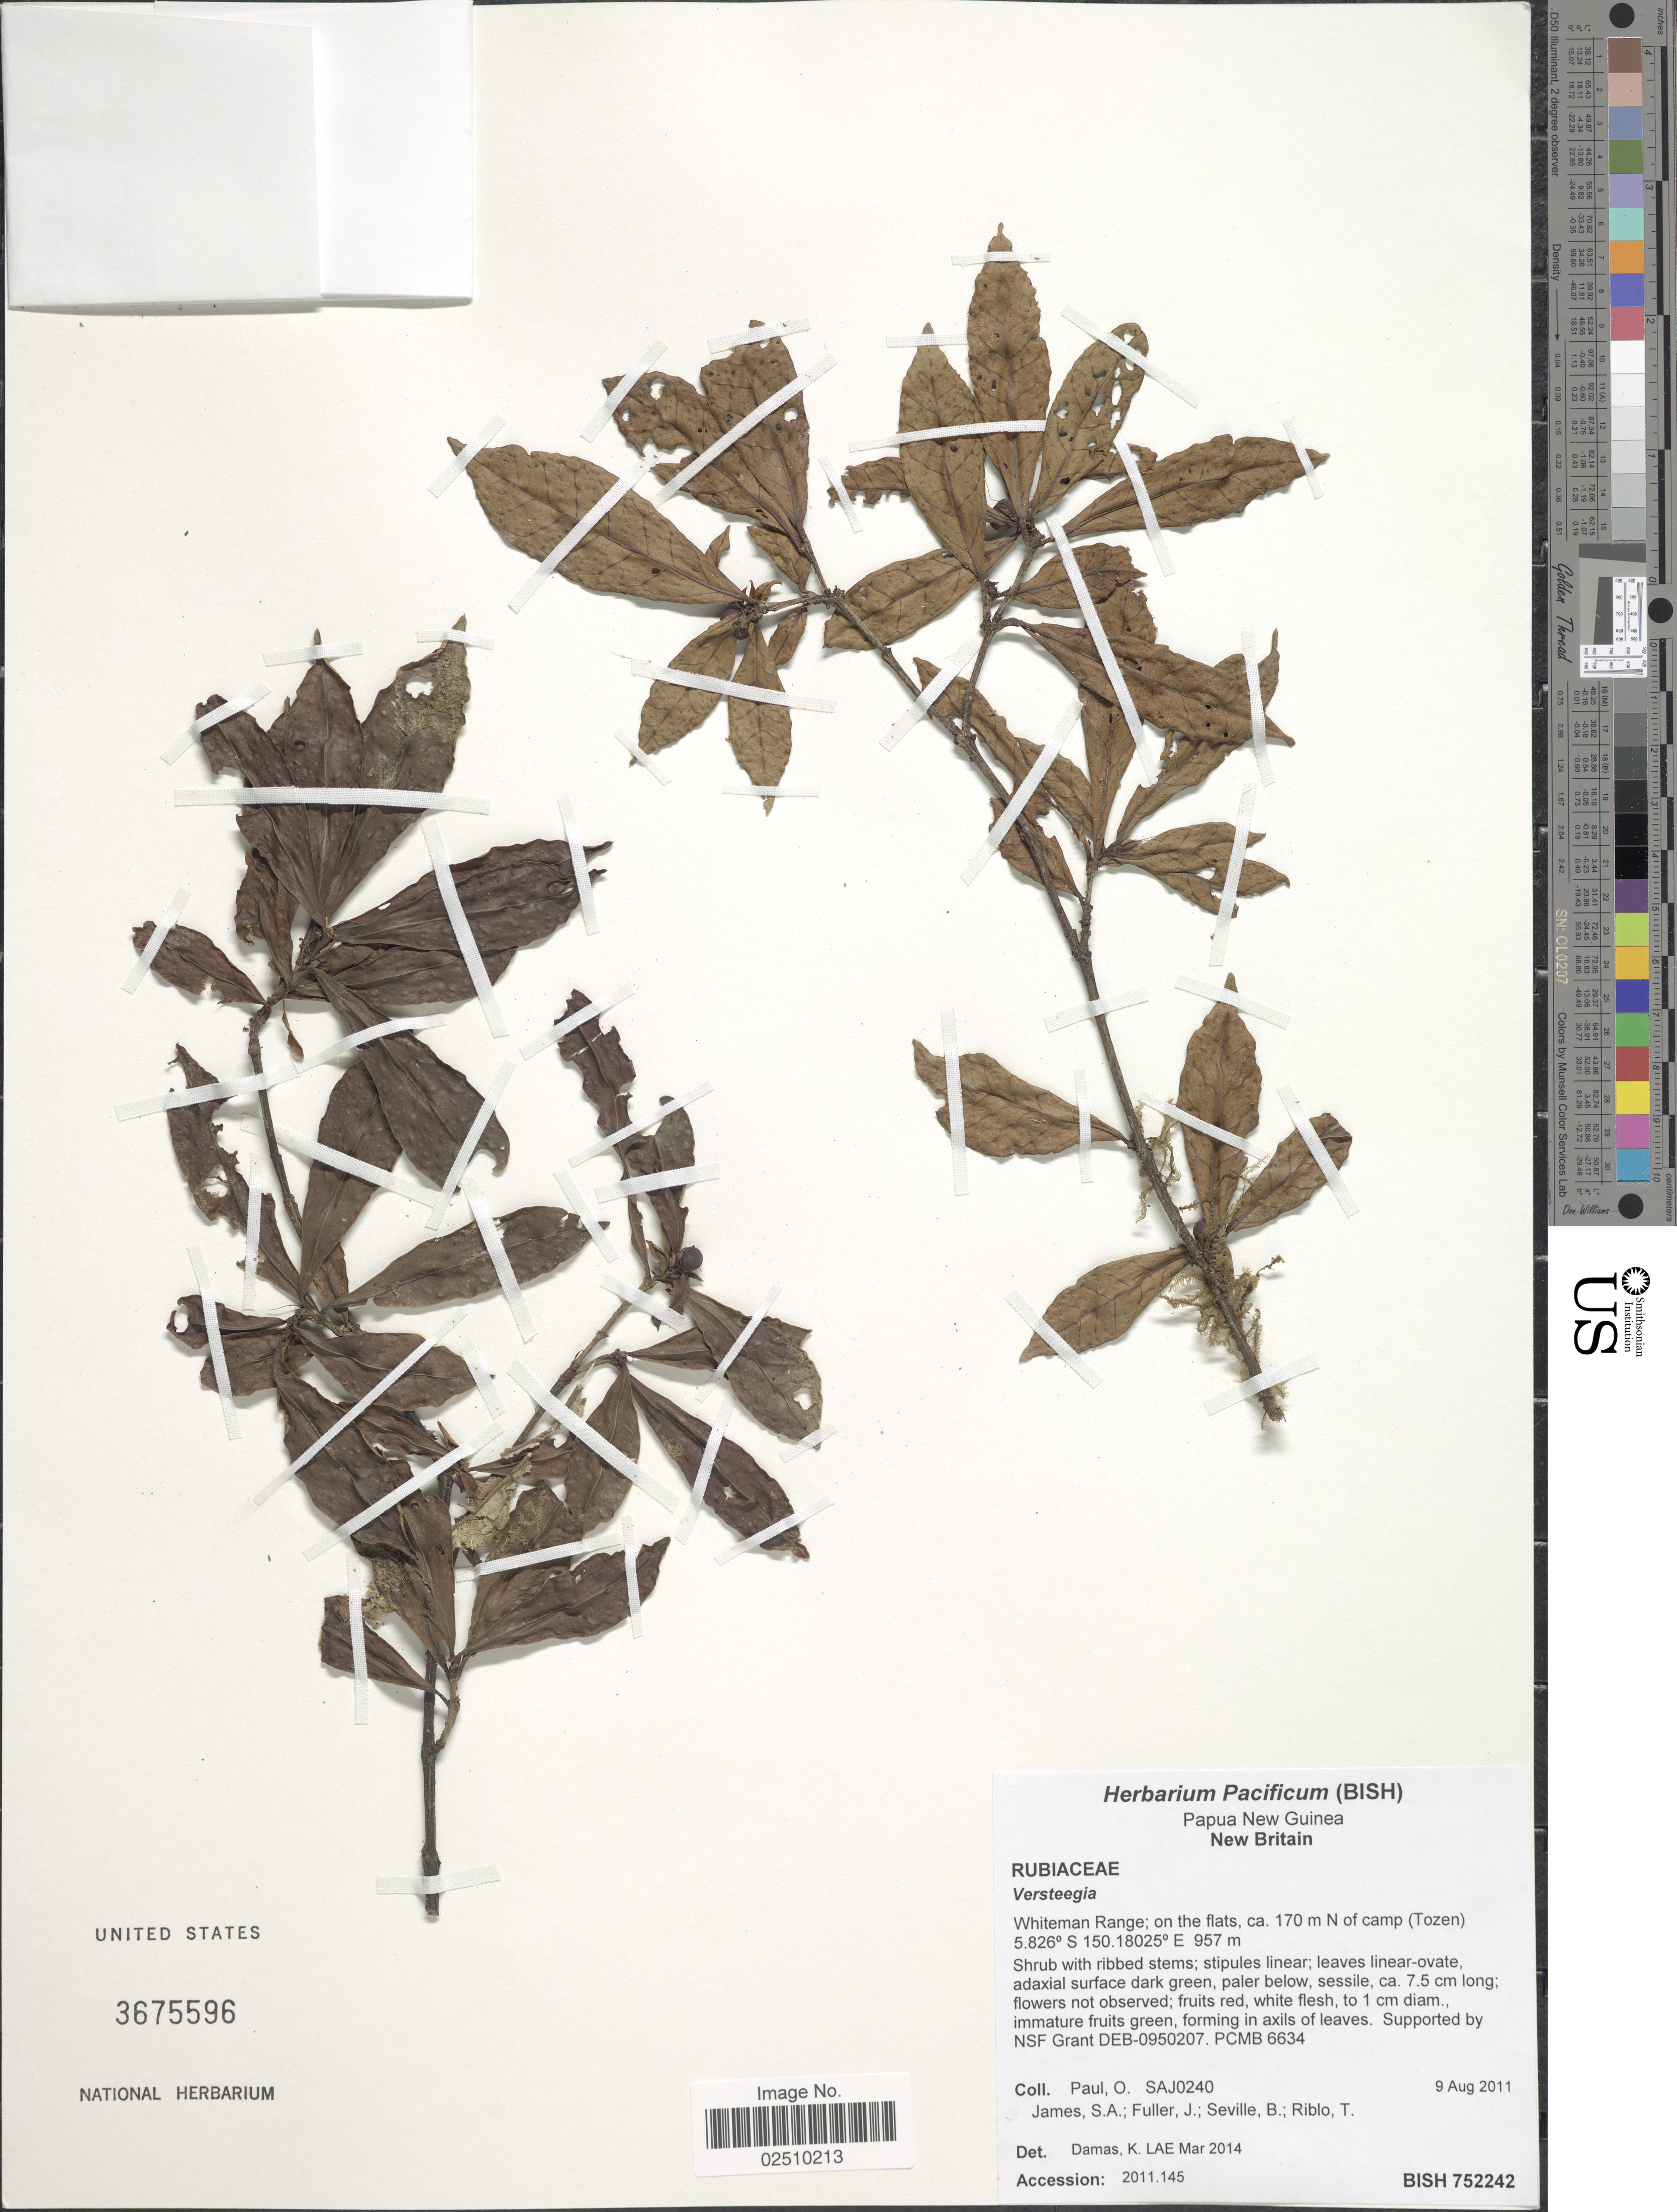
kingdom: Plantae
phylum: Tracheophyta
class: Magnoliopsida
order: Gentianales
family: Rubiaceae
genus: Versteegia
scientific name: Versteegia sp.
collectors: O. Paul, S. James, J. B. Fuller, B. Seville & T. Riblo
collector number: SAJ0240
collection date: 2011-08-09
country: Papua New Guinea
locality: New Britain. Whiteman Range; on the flats, ca. 170 m N of camp (Tozen)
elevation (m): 957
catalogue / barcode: US 3675596